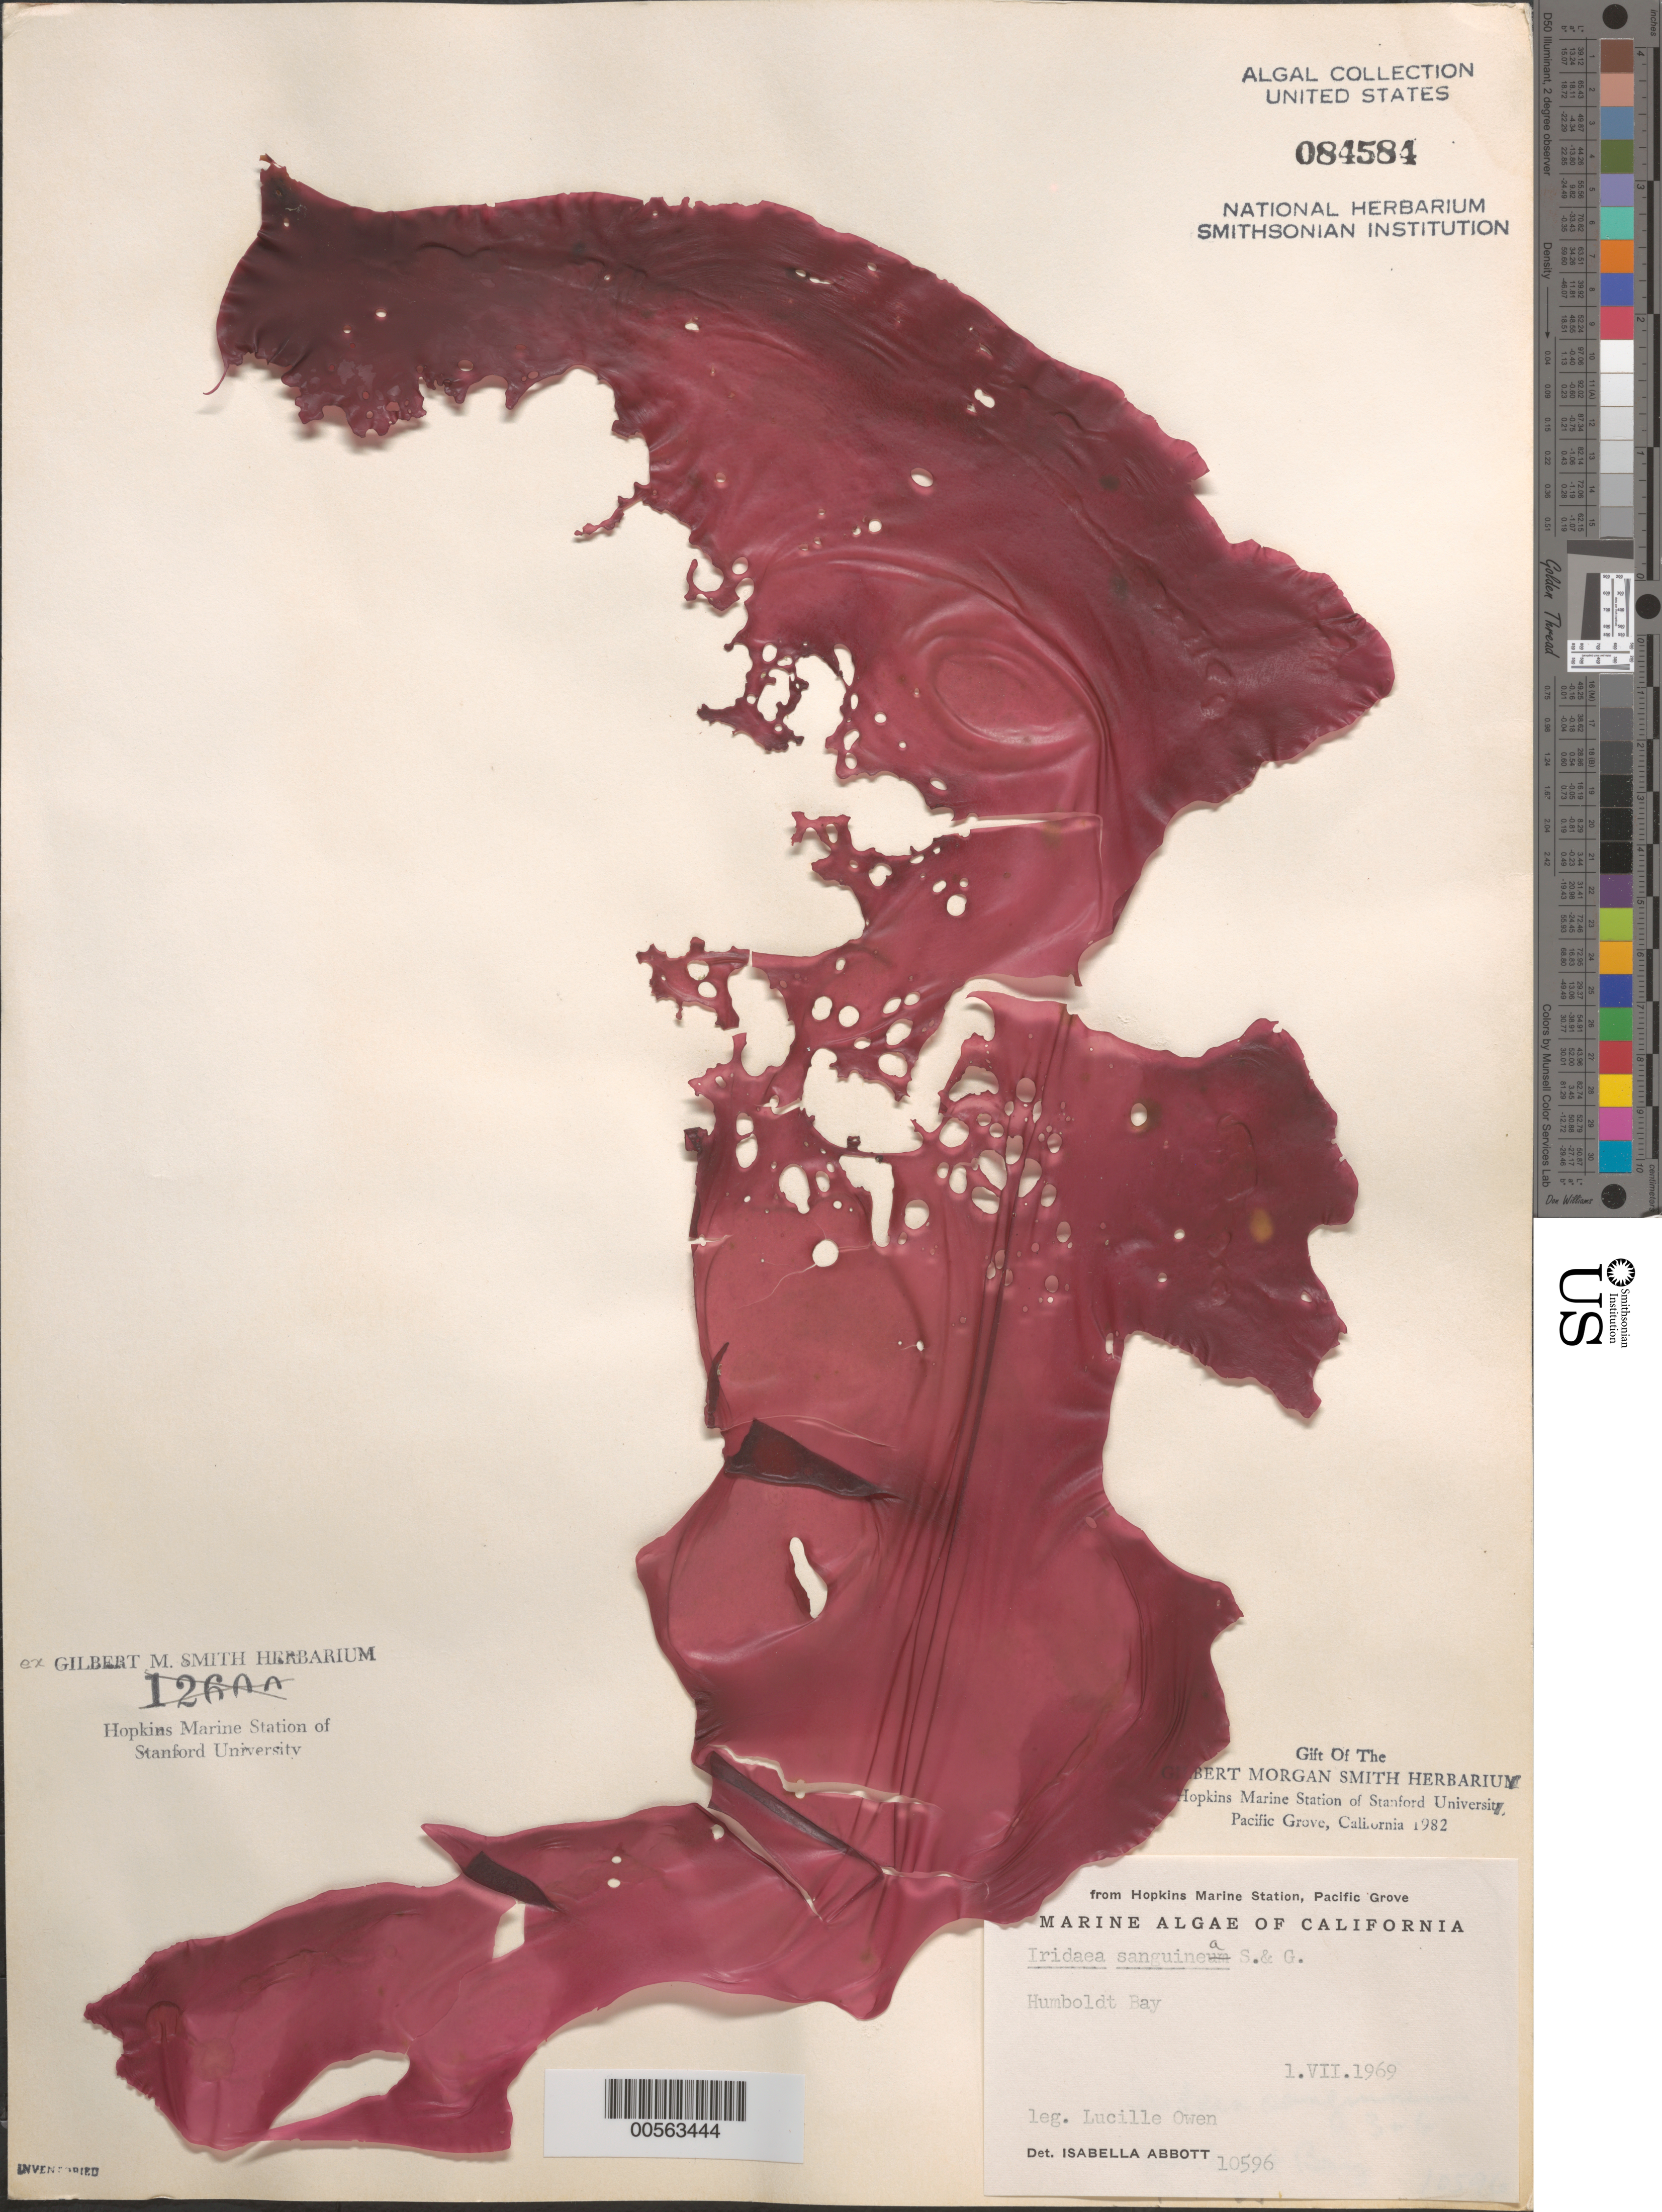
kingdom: Plantae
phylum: Rhodophyta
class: Florideophyceae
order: Gigartinales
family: Gigartinaceae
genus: Mazzaella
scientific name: Mazzaella sanguinea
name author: (Setchell & N.L. Gardner) Hommersand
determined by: Algae name updating Project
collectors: L. Owen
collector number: IAA 10596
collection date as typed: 01 Jul 1969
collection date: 1969-07-01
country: United States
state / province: California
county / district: Humboldt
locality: Humboldt Bay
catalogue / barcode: US 84584